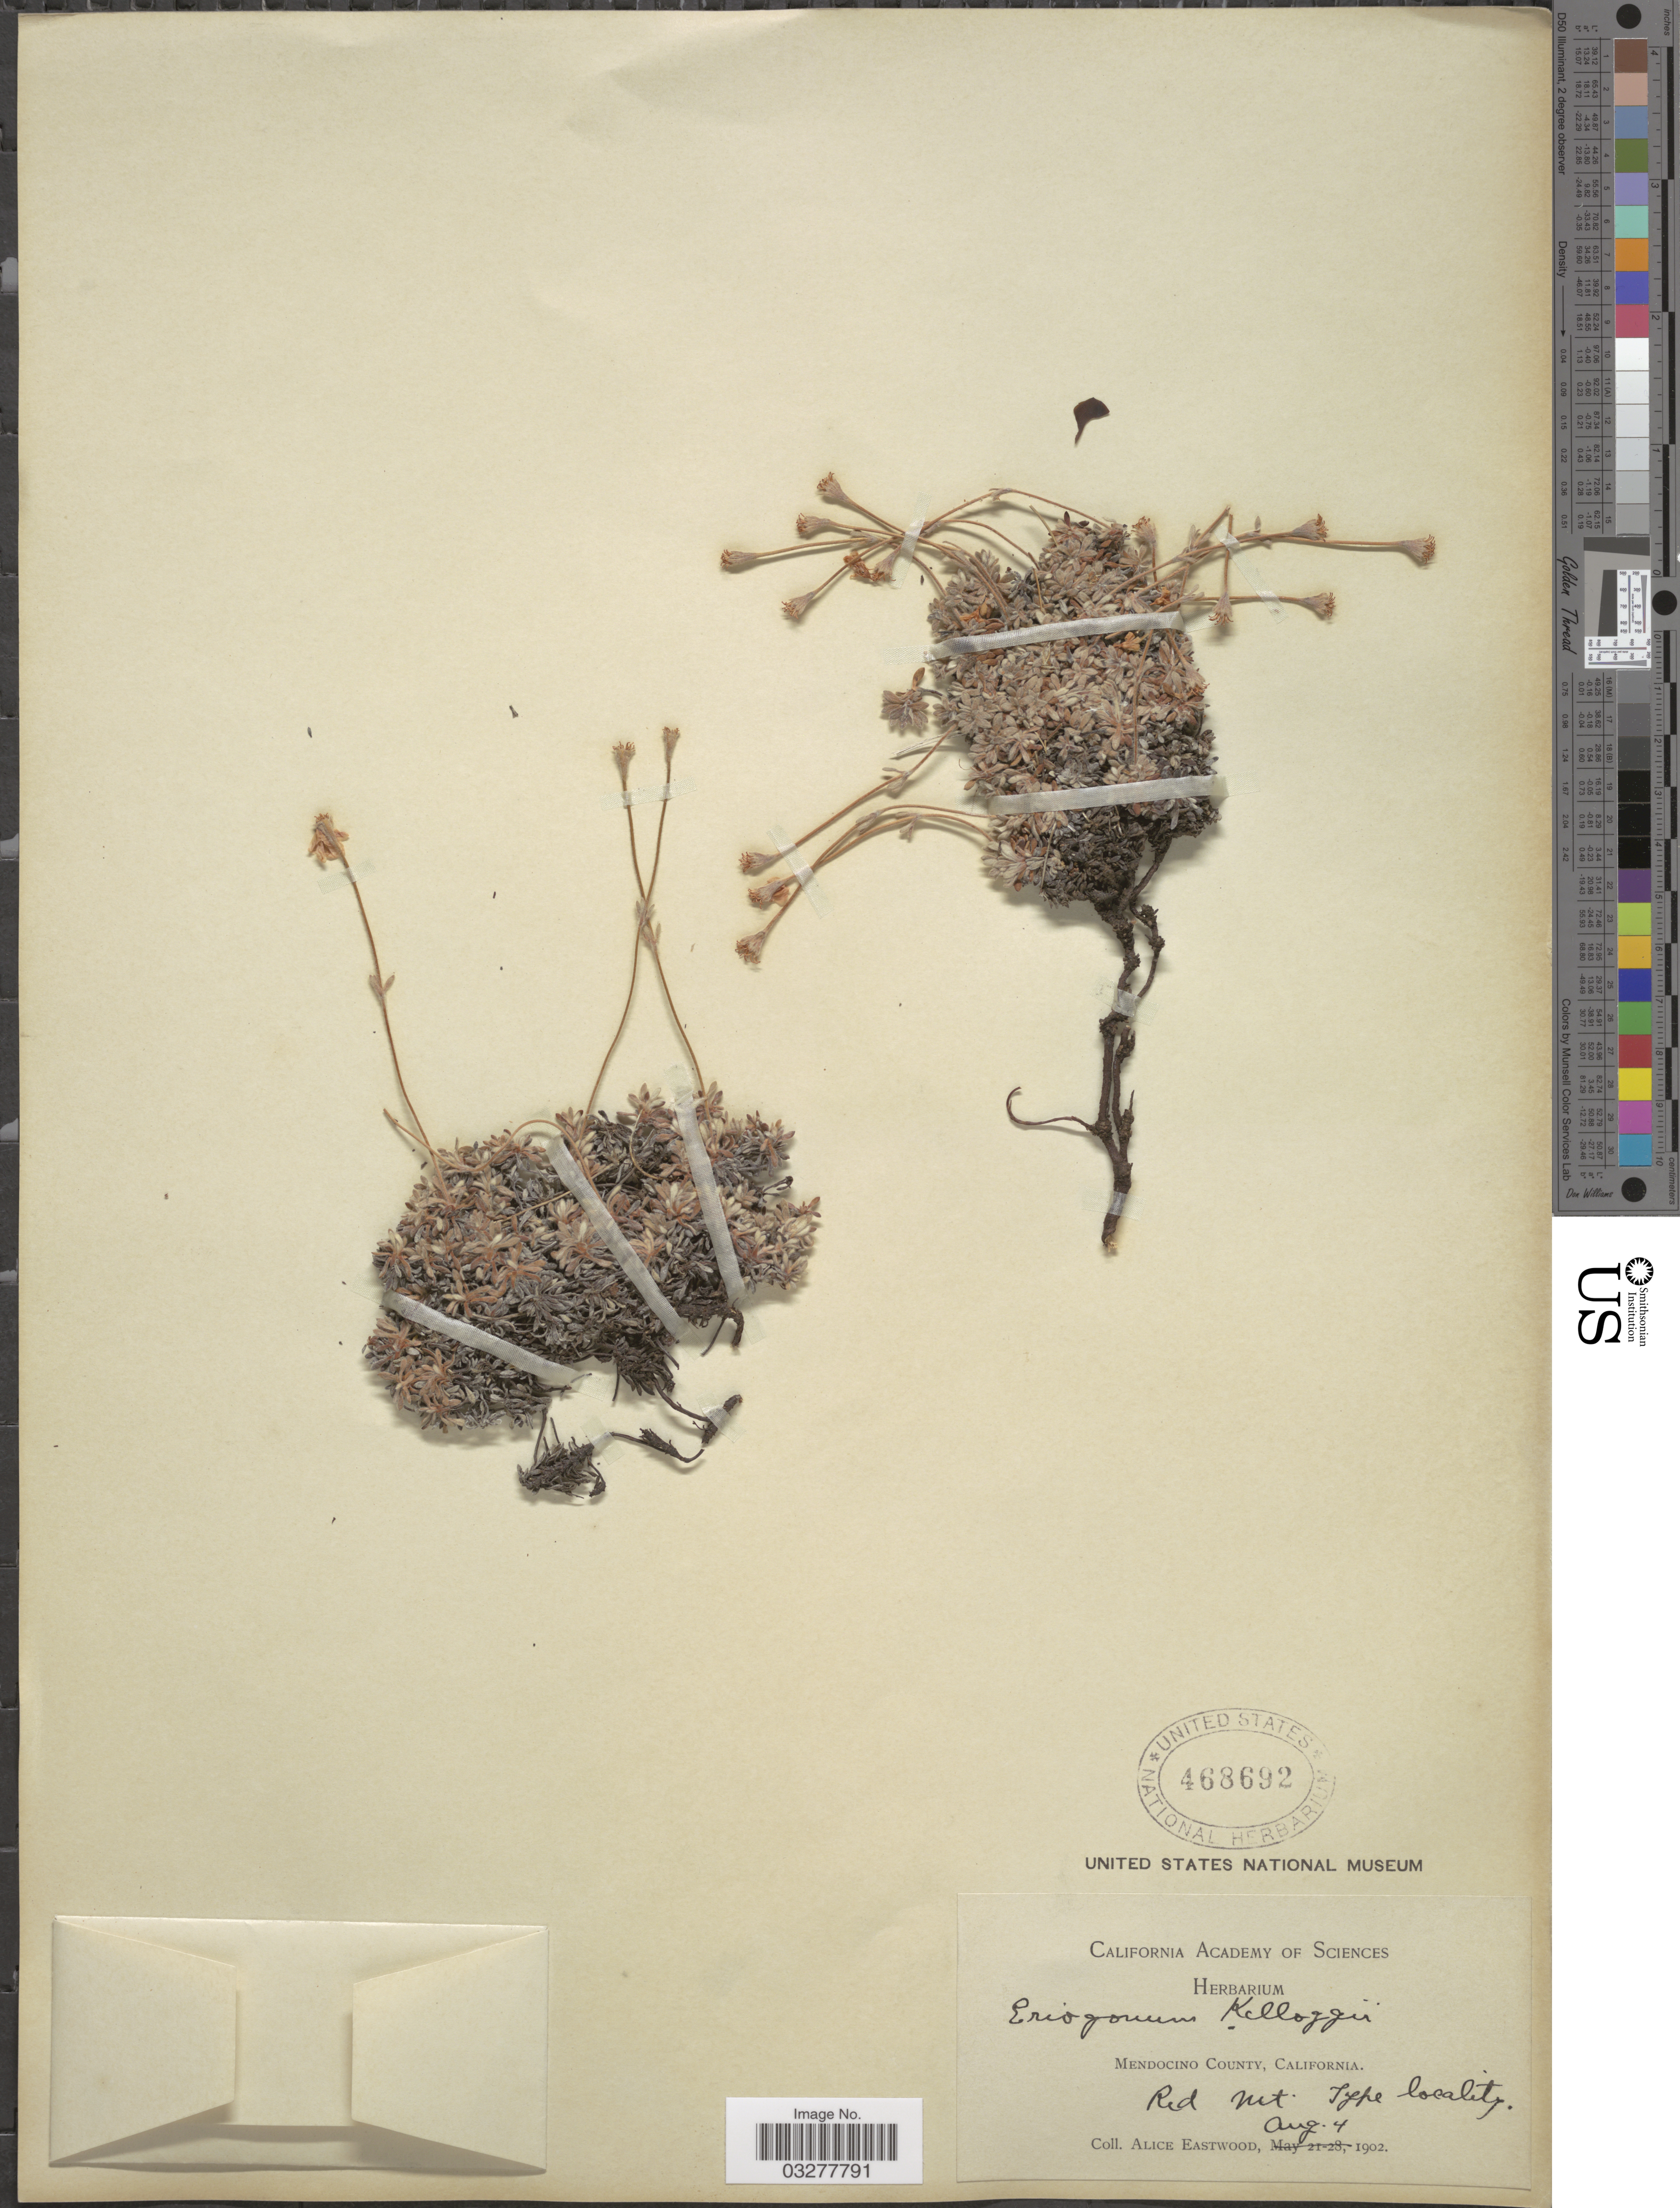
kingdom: Plantae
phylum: Tracheophyta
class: Magnoliopsida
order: Caryophyllales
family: Polygonaceae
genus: Eriogonum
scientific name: Eriogonum kelloggii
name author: A. Gray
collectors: A. Eastwood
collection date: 1902-08-04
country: United States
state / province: California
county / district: Mendocino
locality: Mendocino County. Red Mt.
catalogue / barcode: US 468692